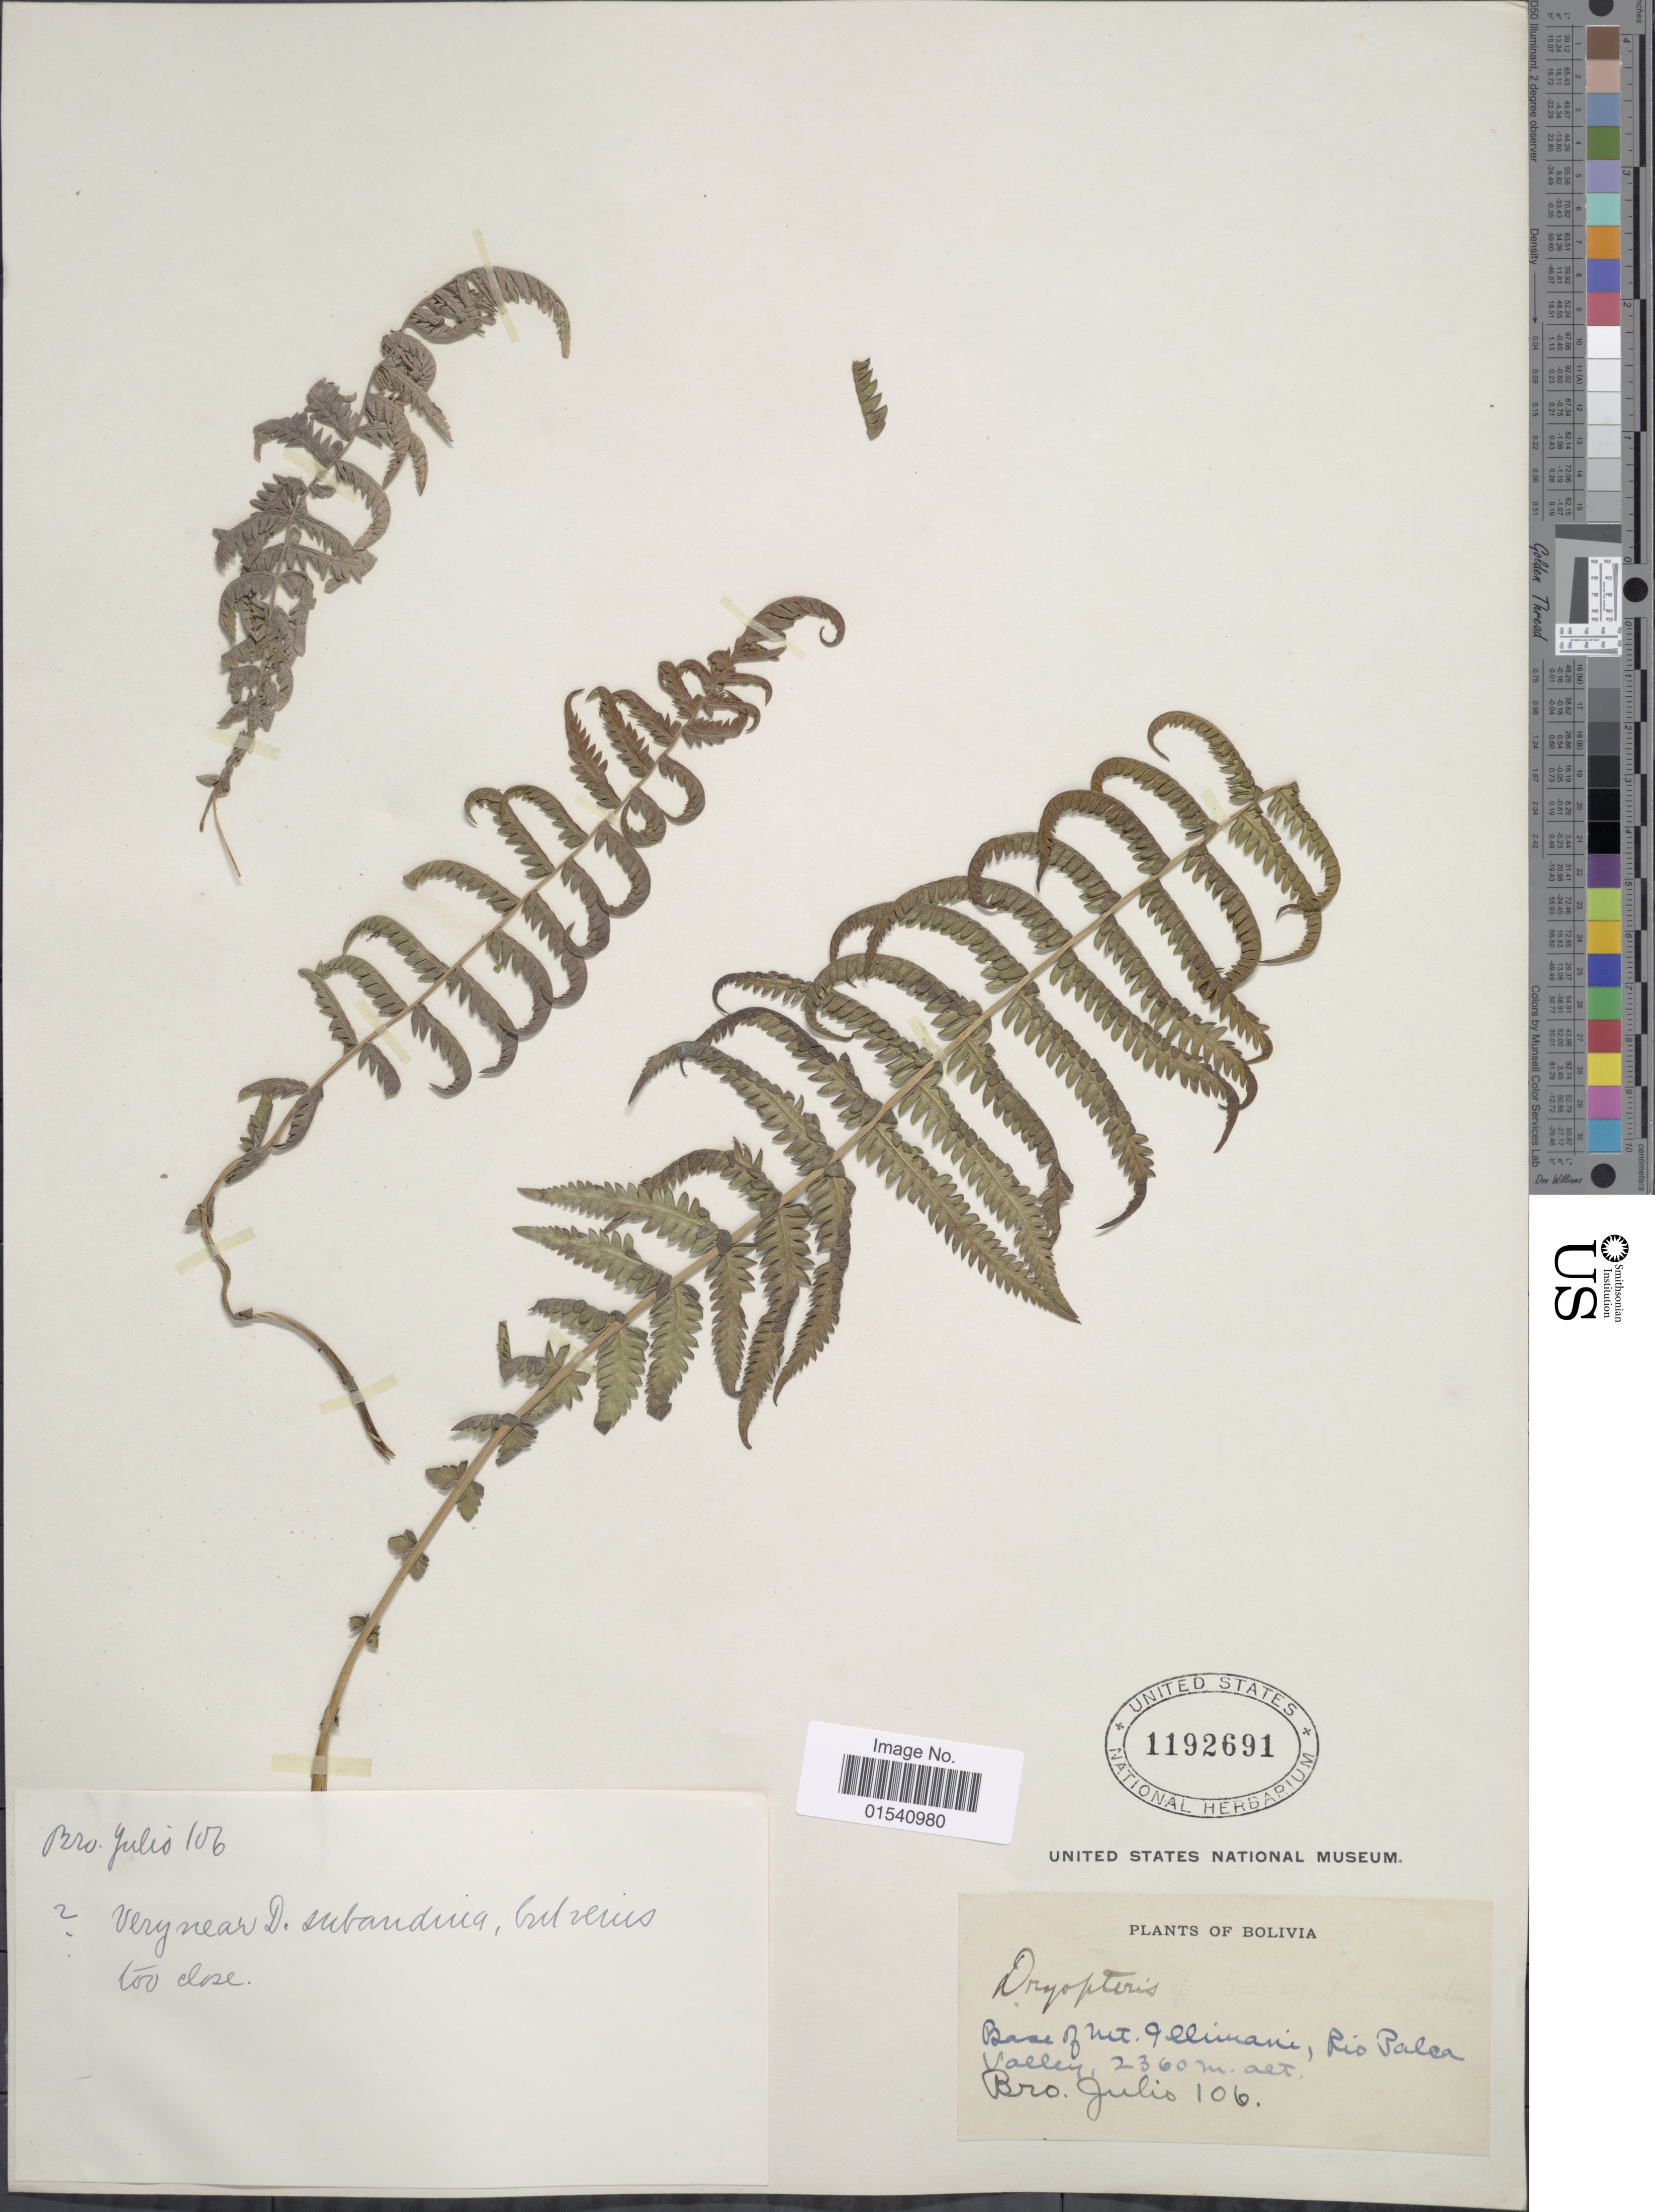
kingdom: Plantae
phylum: Tracheophyta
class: Polypodiopsida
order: Polypodiales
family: Thelypteridaceae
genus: Amauropelta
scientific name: Amauropelta rufa (Poir.) comb. nov., ined 2015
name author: (Poir.)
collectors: Bro. Julio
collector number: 106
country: Bolivia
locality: Base of Mt Illimani, Rio Palca Valley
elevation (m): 2360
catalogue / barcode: US 1192691